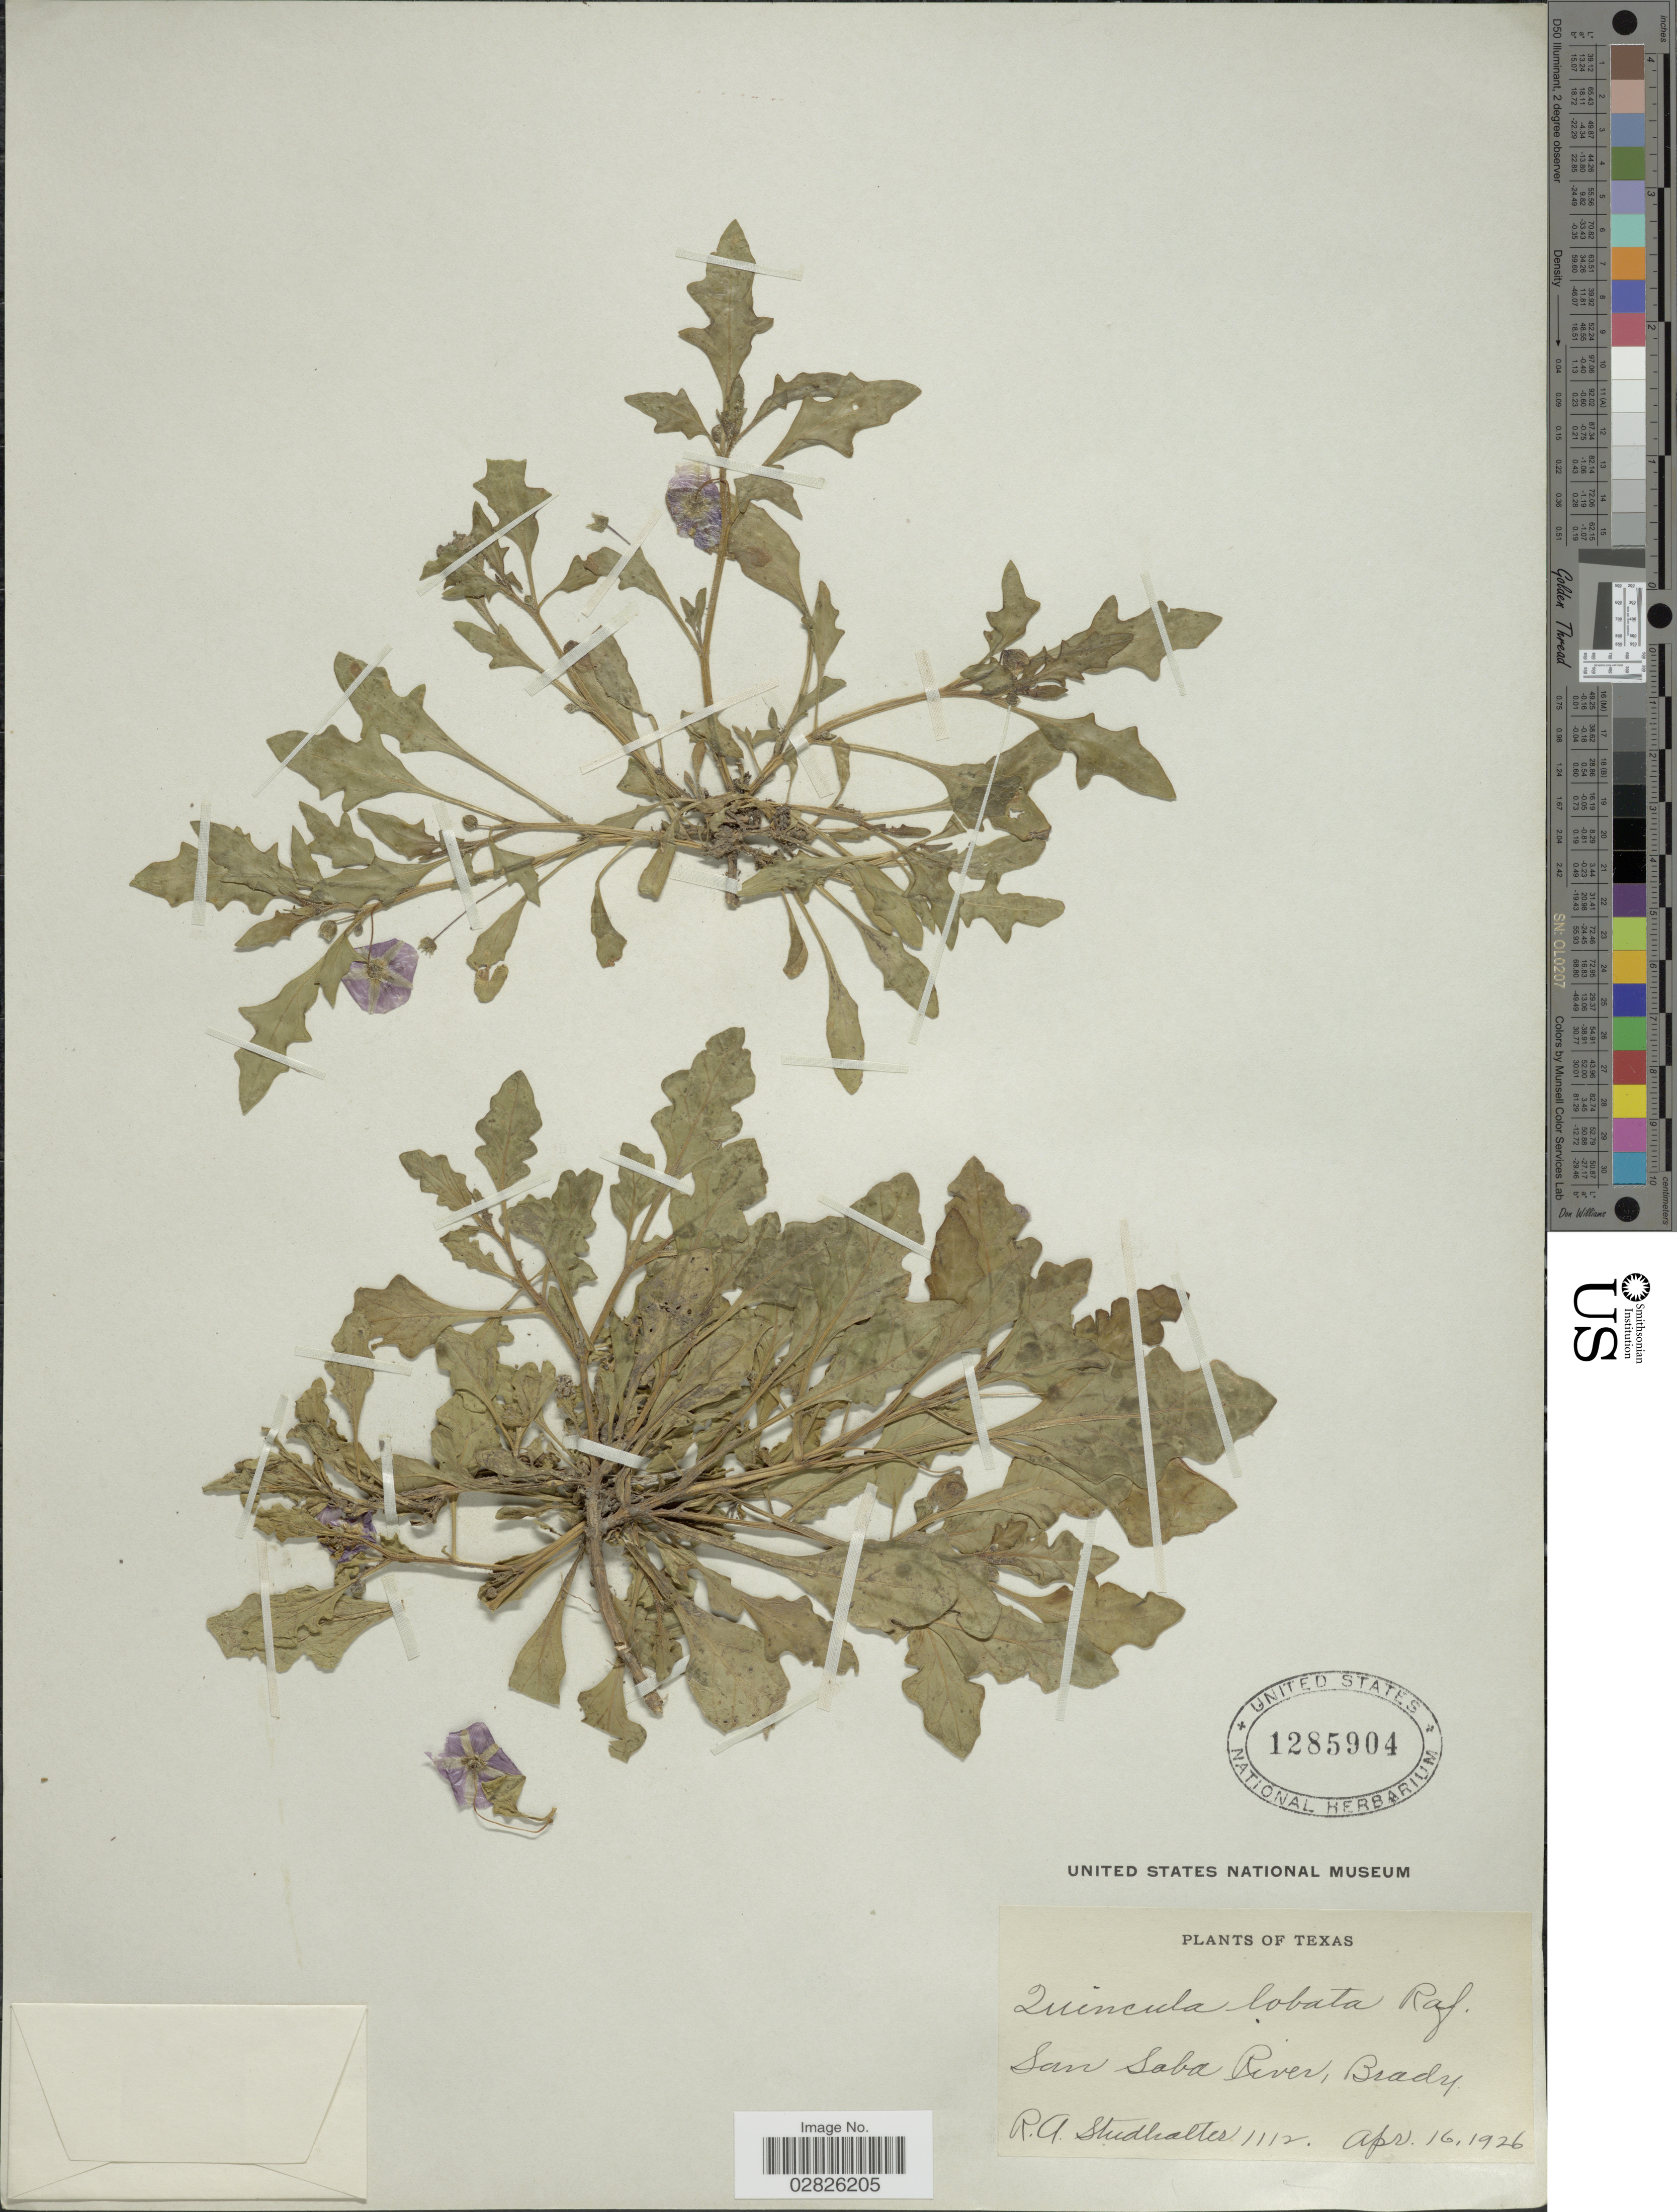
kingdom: Plantae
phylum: Tracheophyta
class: Magnoliopsida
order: Solanales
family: Solanaceae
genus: Quincula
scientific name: Quincula lobata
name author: (Torr.) Raf.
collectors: R. Studhalter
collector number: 1112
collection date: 1926-04-16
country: United States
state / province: Texas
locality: San Saba River, Brady.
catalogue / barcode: US 1285904